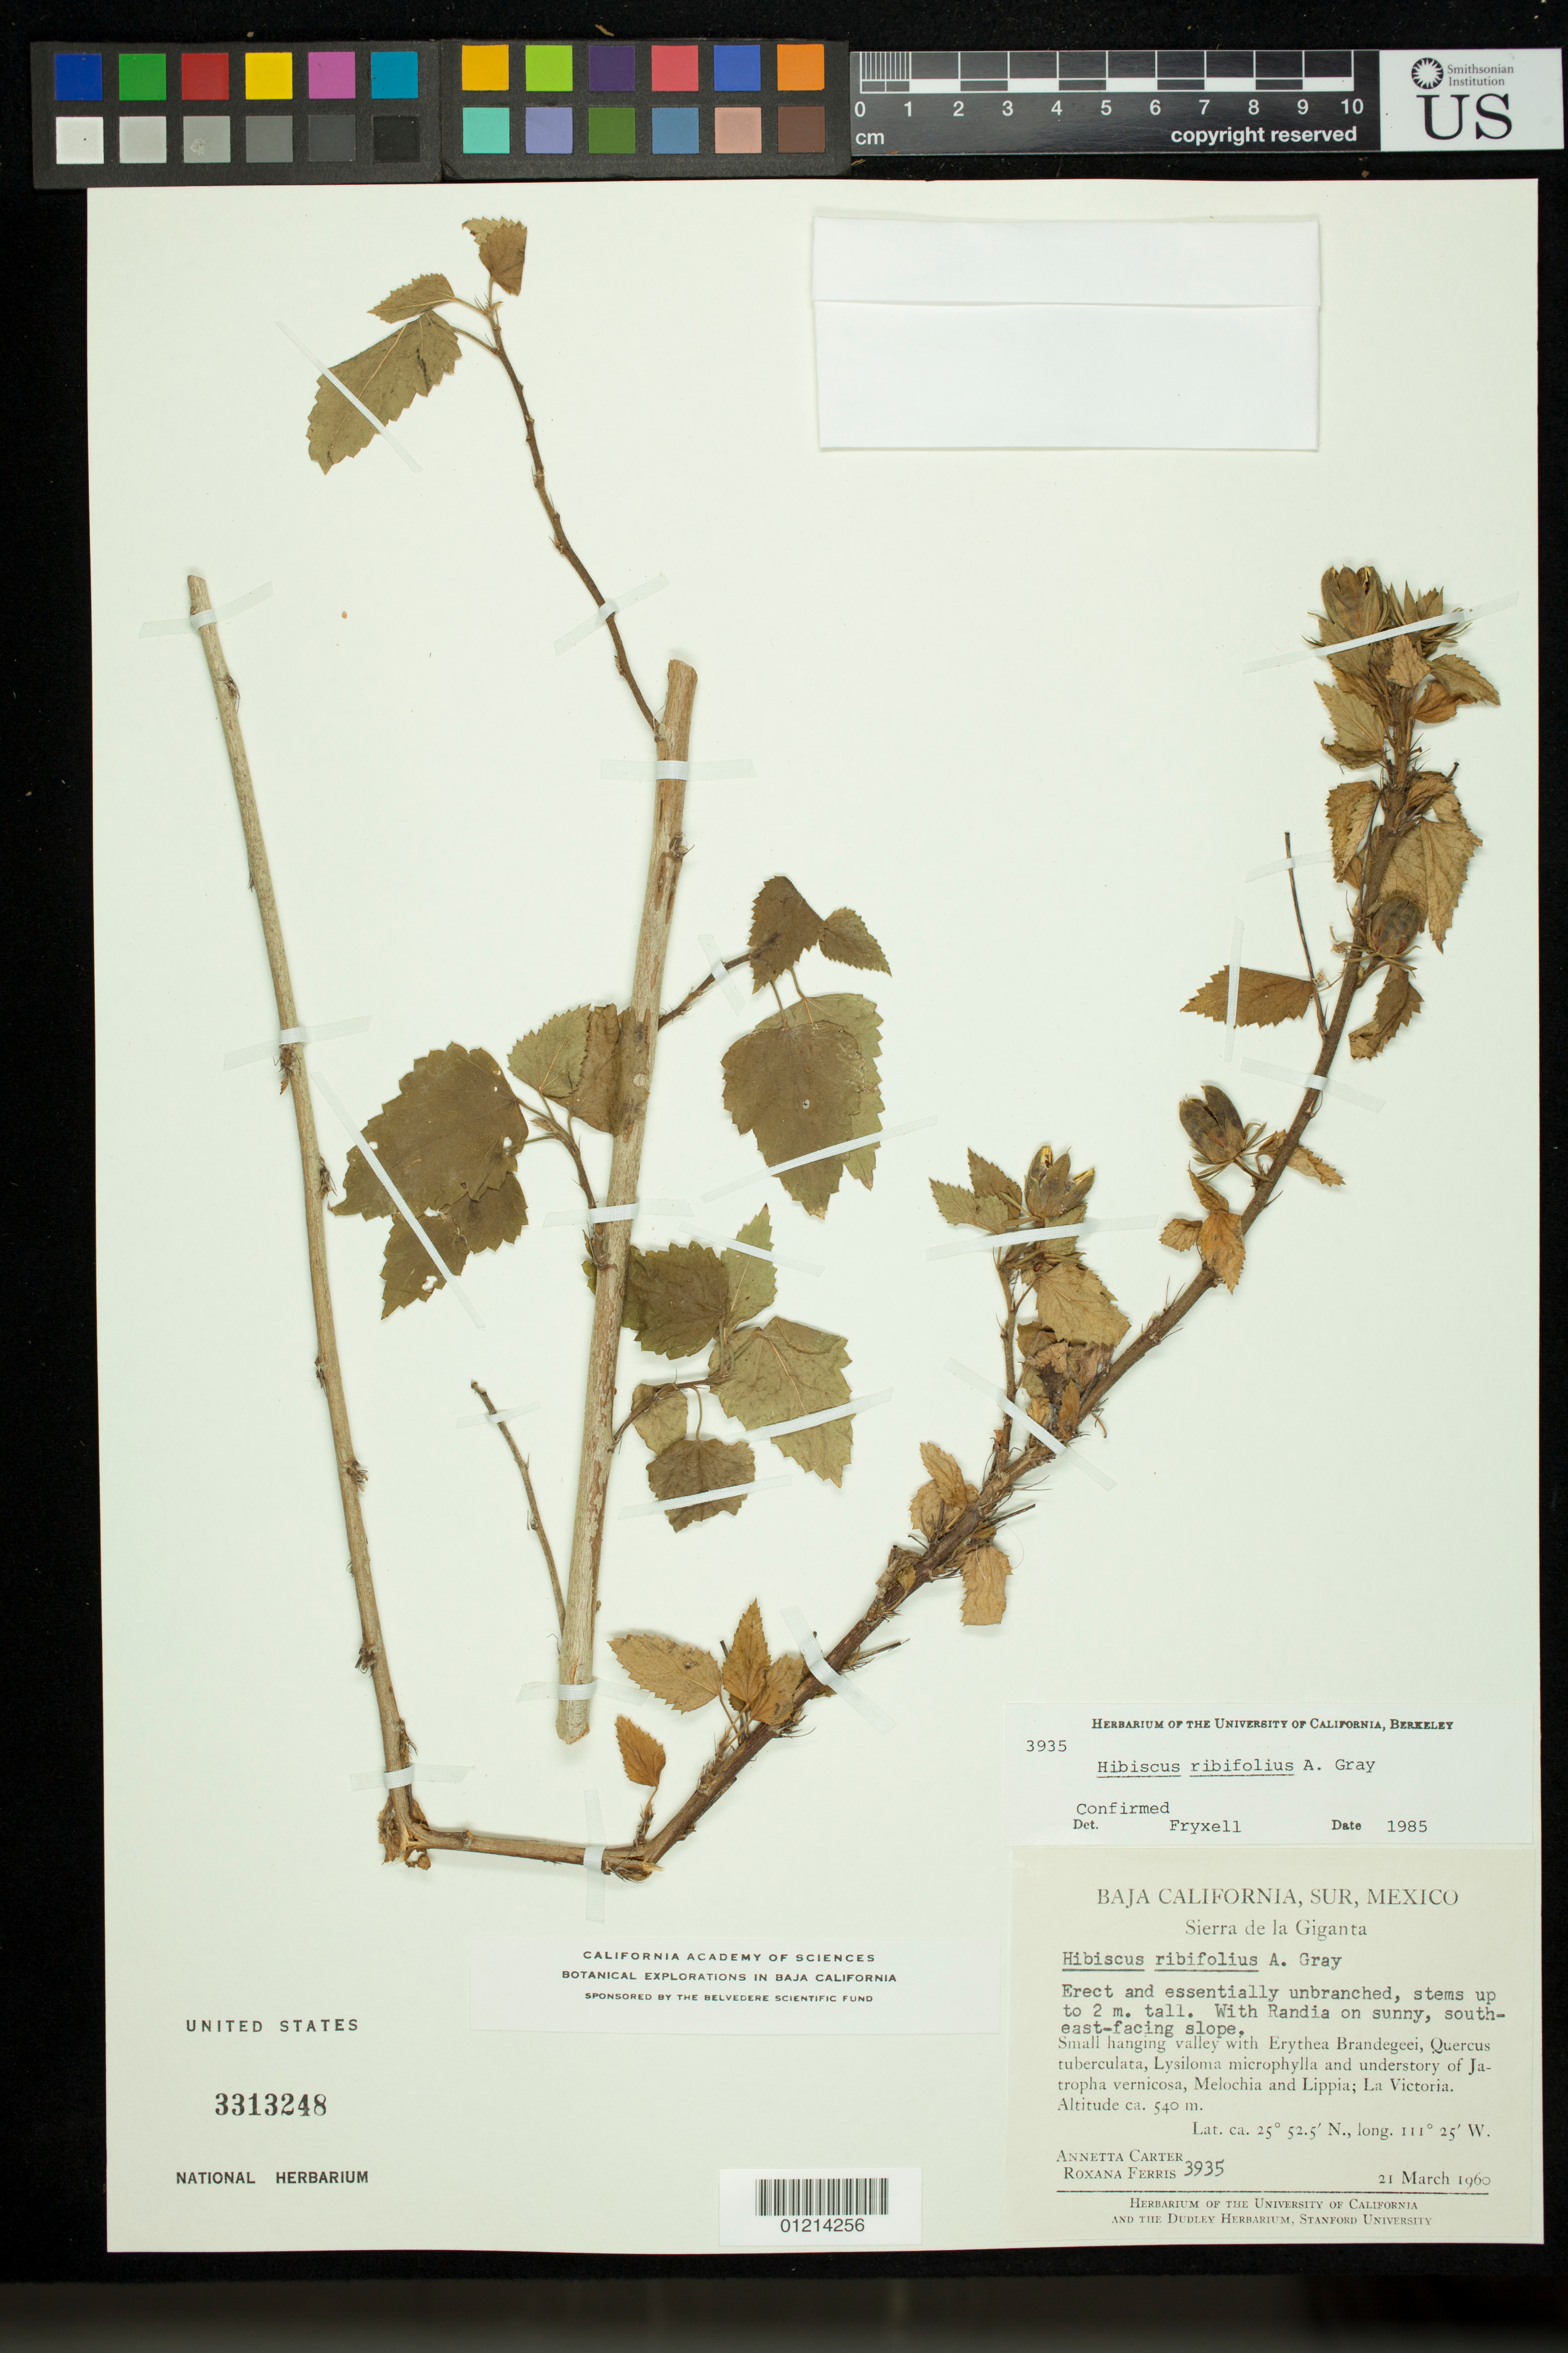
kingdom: Plantae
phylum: Tracheophyta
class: Magnoliopsida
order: Malvales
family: Malvaceae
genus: Hibiscus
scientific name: Hibiscus ribifolius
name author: A. Gray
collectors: A. M. Carter & R. S. Ferris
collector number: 3935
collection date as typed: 3/21/1960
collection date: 1960-03-21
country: Mexico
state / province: Baja California Sur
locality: Baja California Sur, Sierra de la Giganta. La Victoria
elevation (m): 540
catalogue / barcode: US 3313248